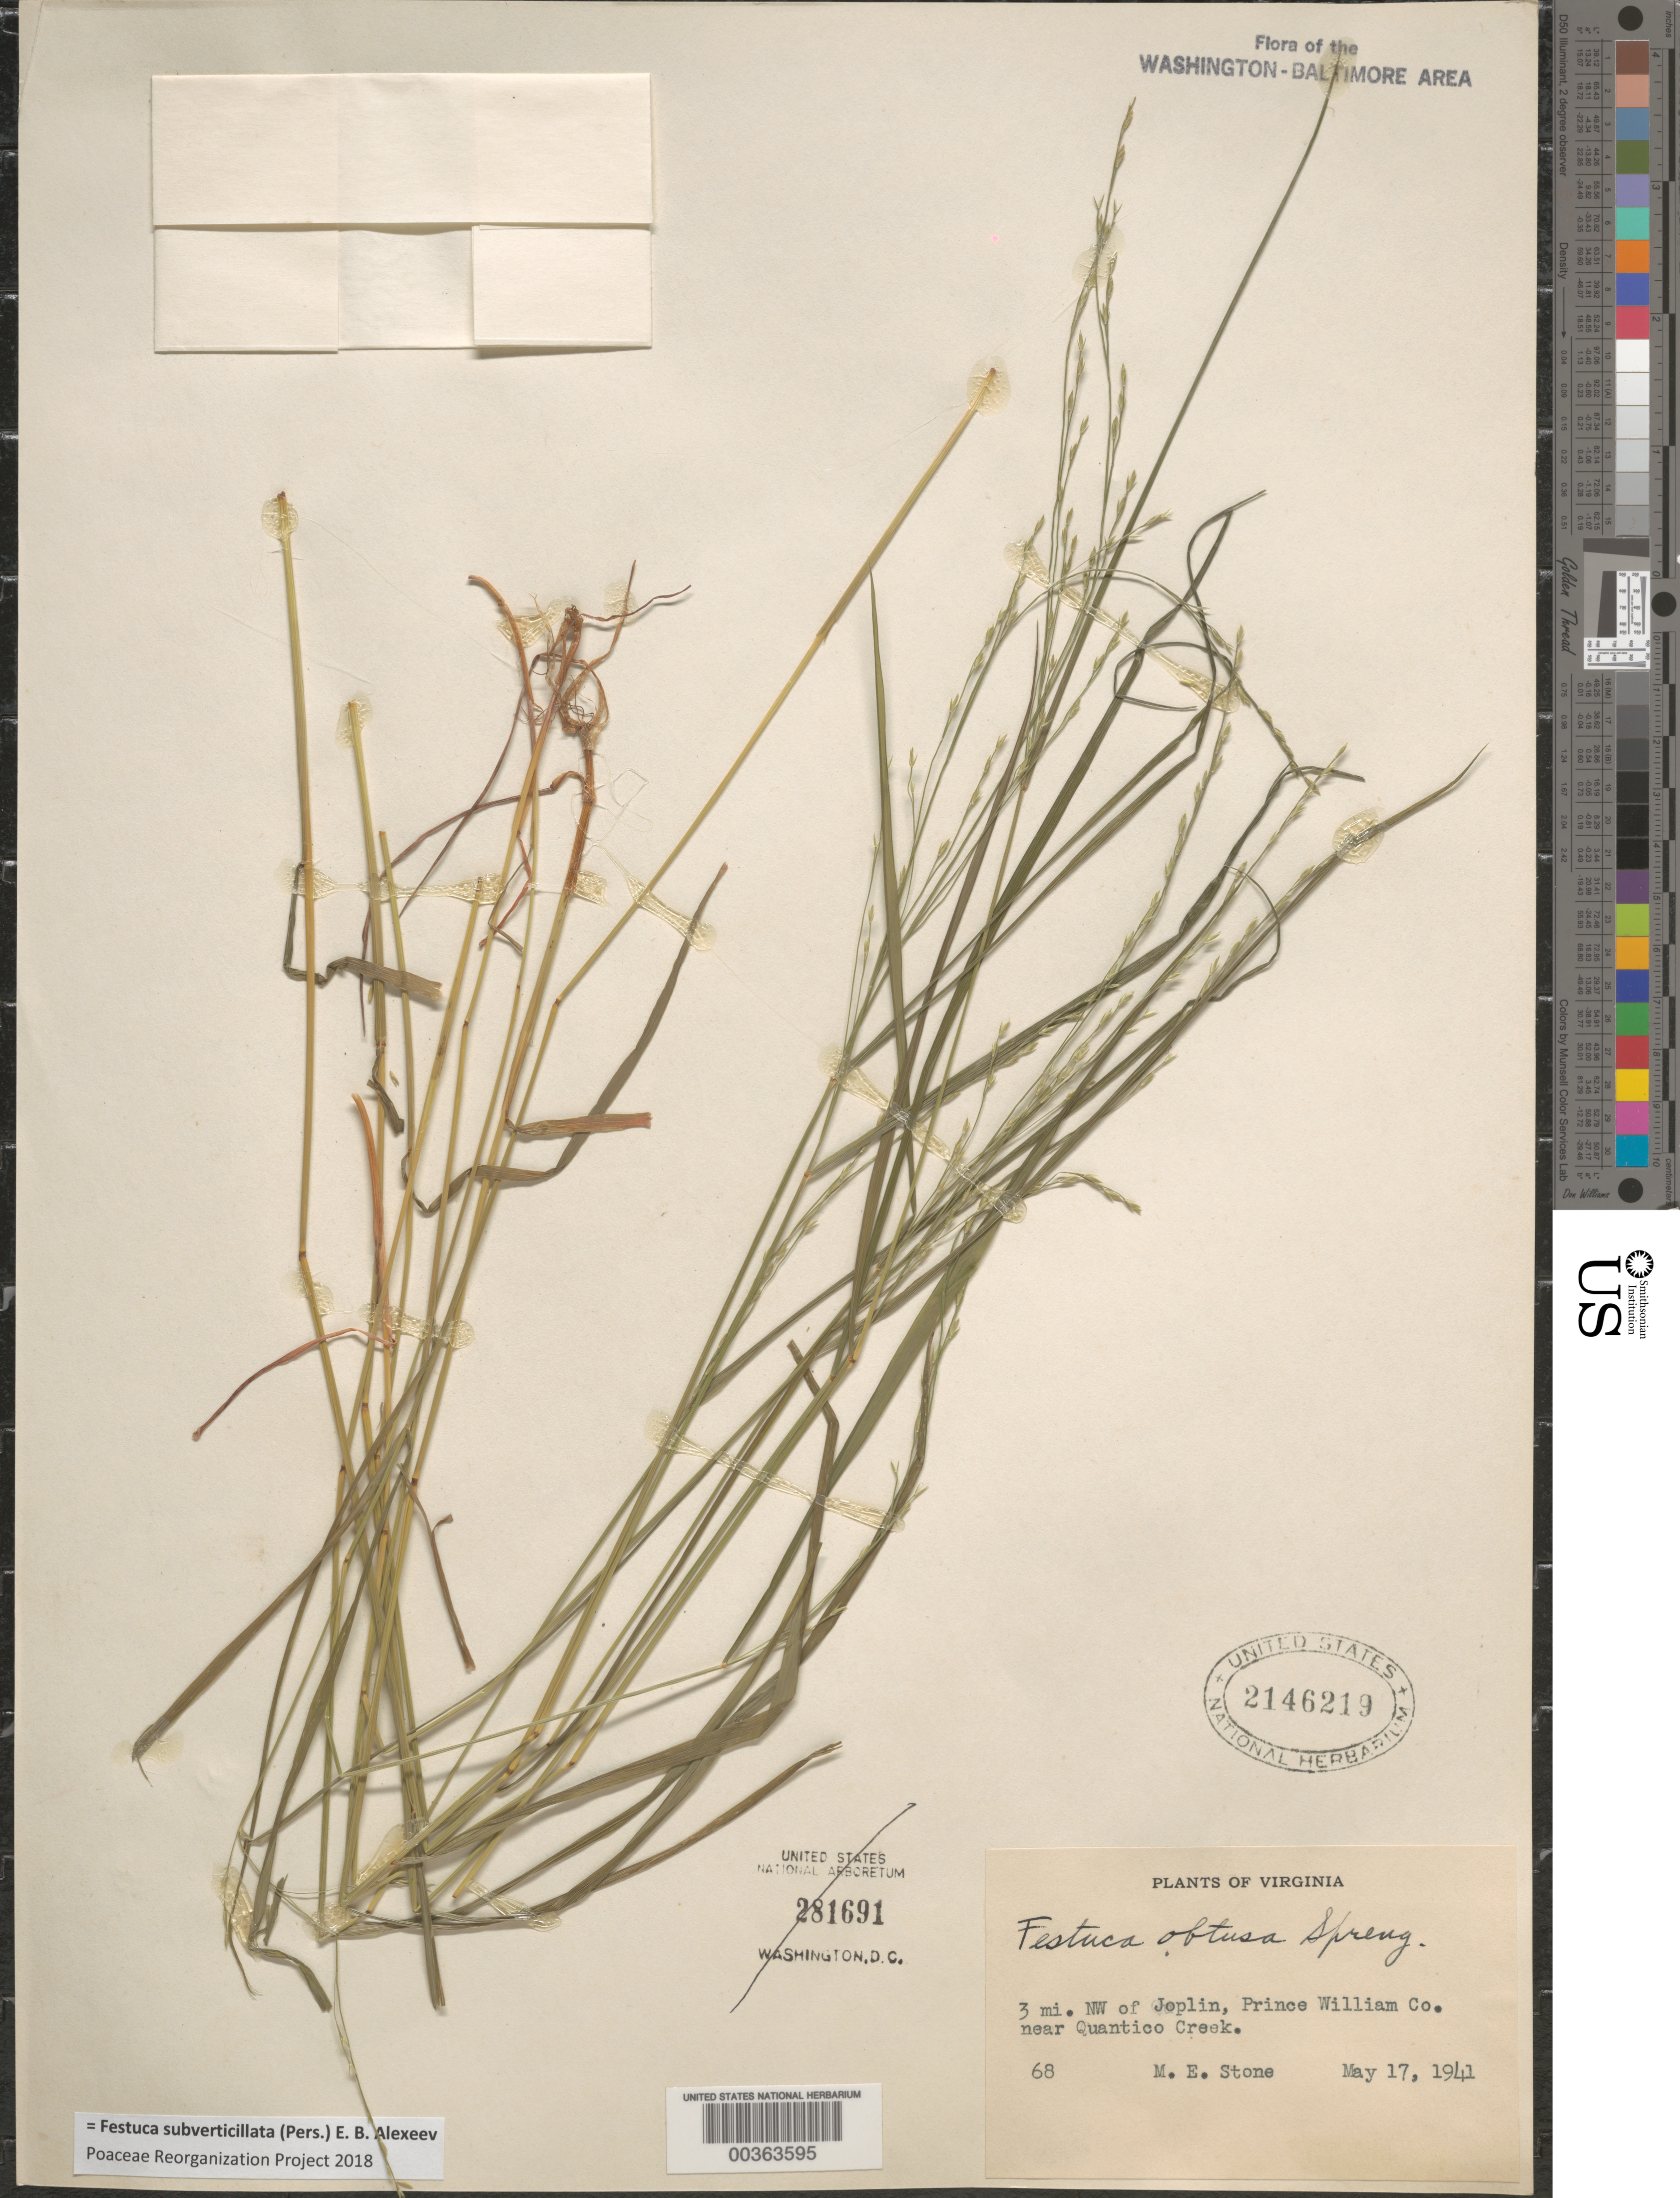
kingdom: Plantae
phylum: Tracheophyta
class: Liliopsida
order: Poales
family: Poaceae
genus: Festuca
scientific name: Festuca subverticillata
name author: (Pers.) E.B. Alexeev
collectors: M. E. Stone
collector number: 68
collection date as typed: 17 May 1941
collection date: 1941-05-17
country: United States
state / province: Virginia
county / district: Prince William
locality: NW of Joplin, near Quantico Creek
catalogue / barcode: US 2146219